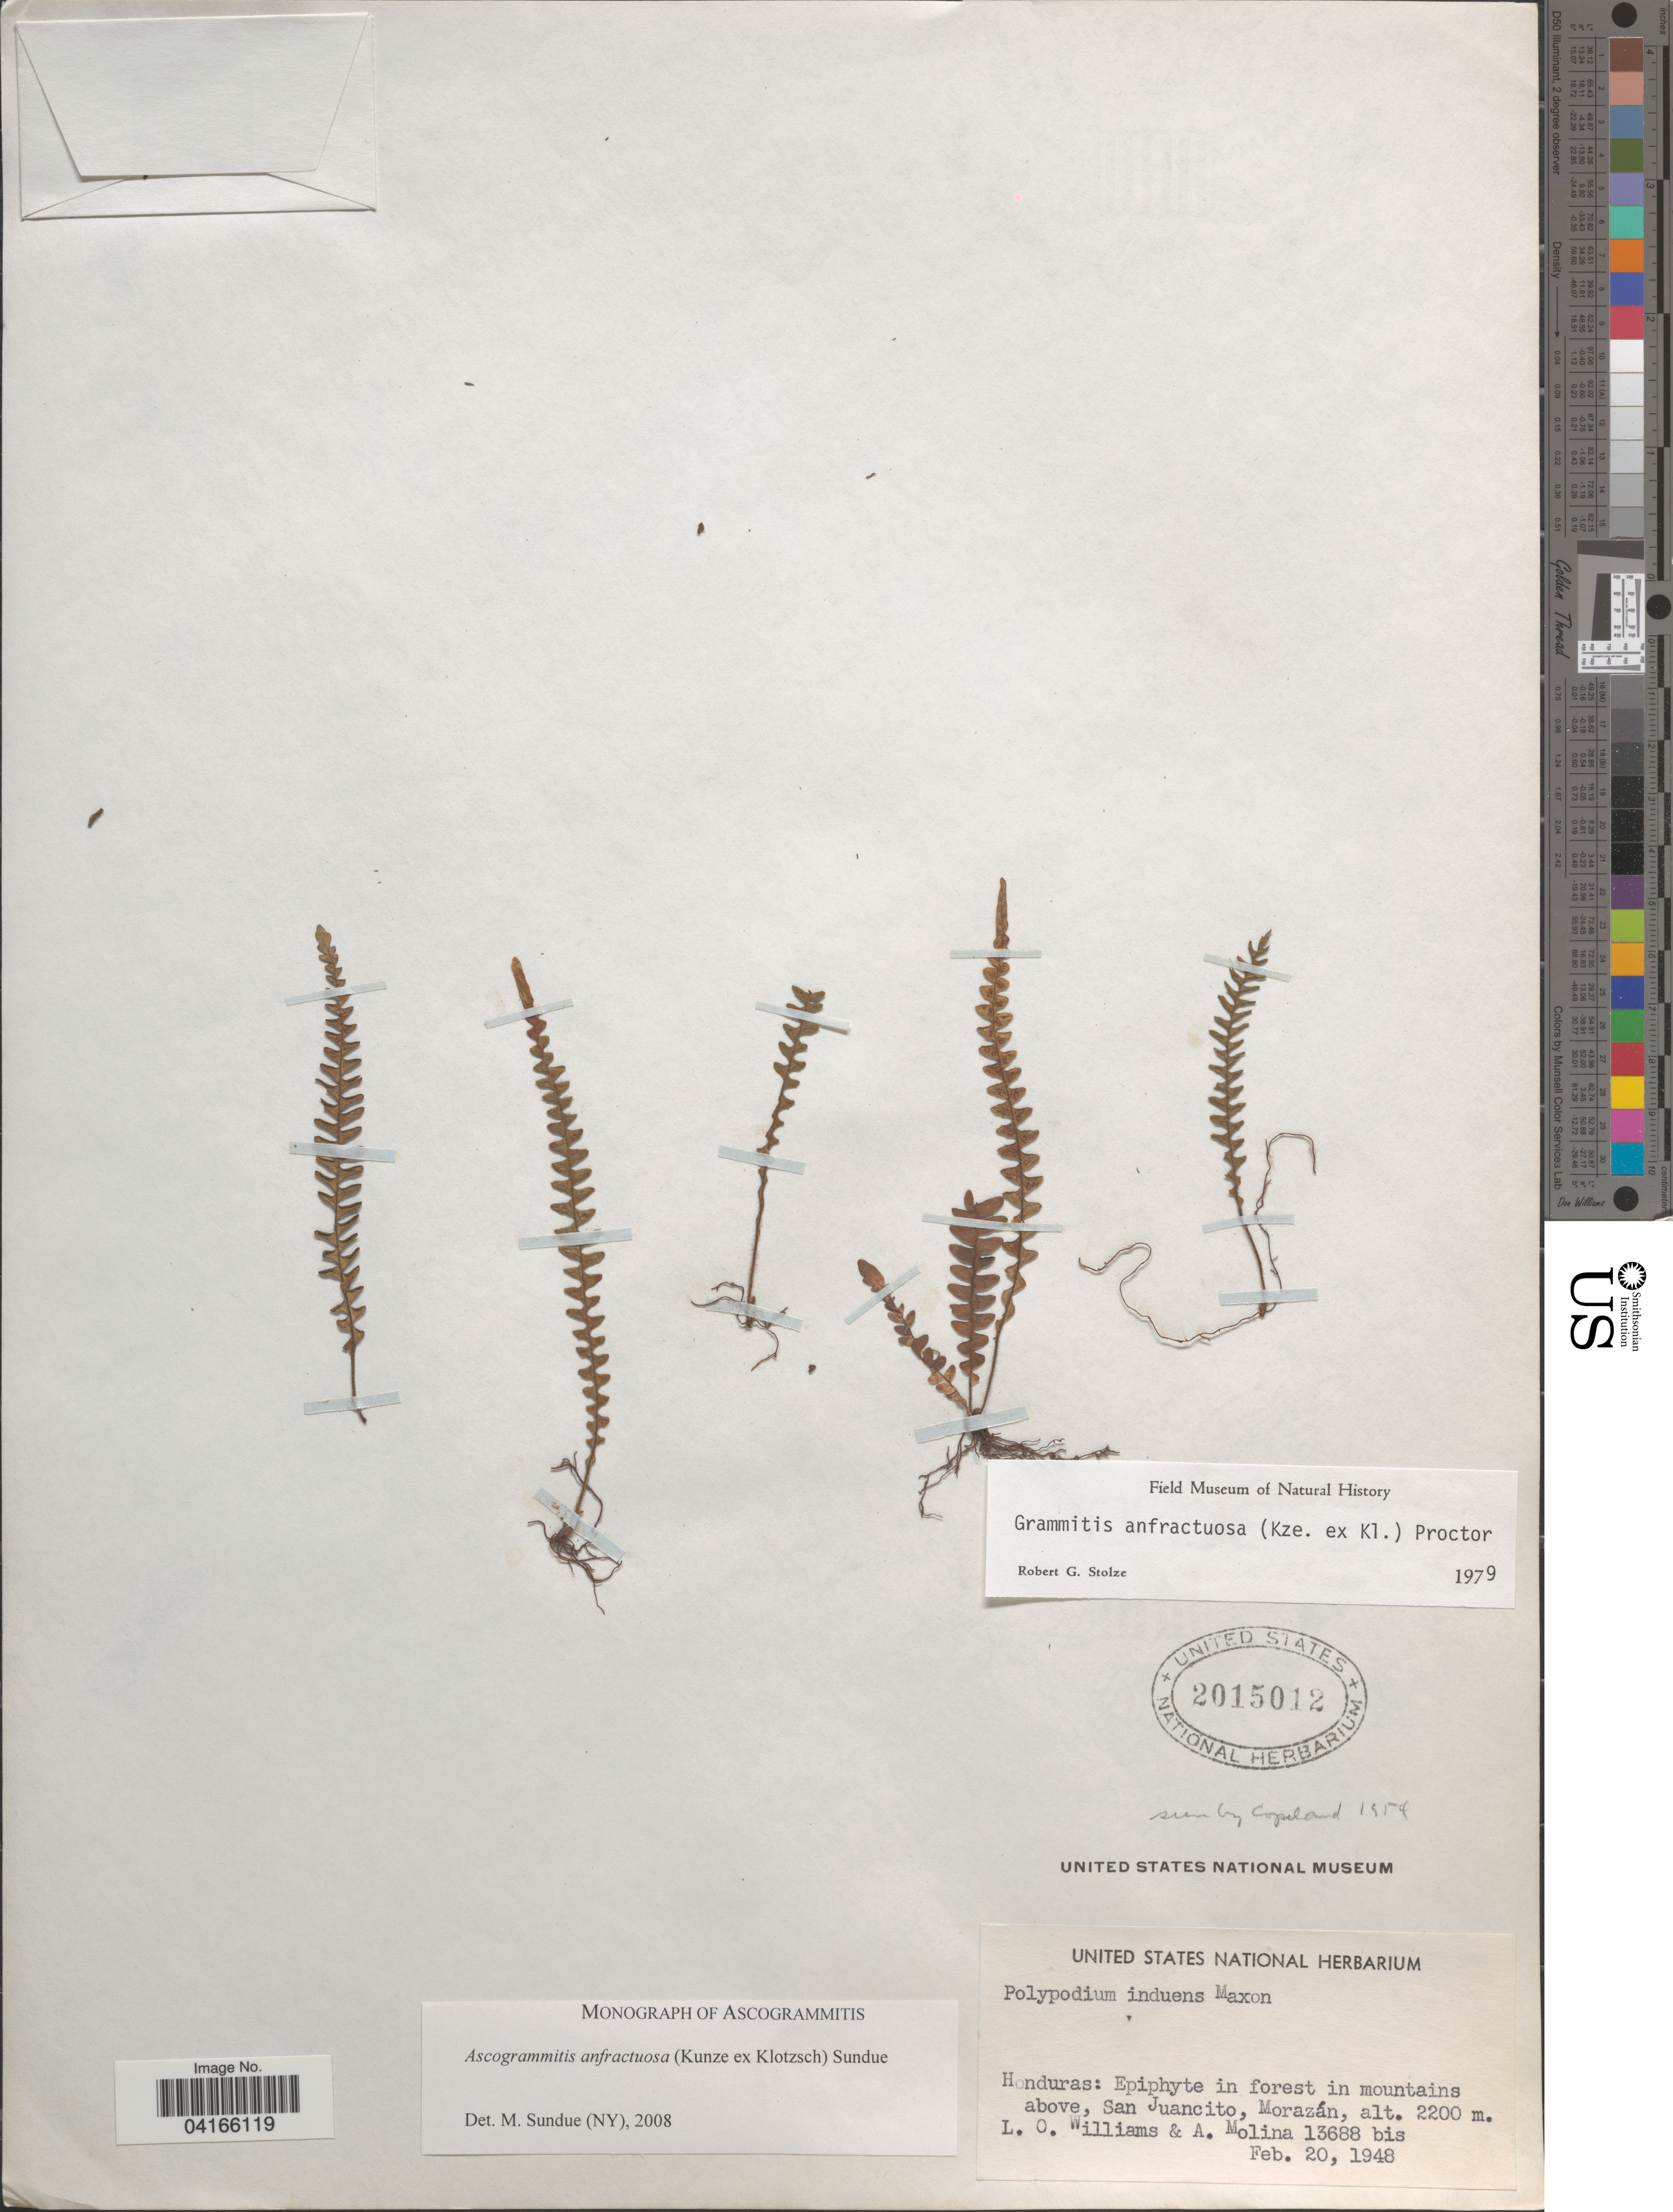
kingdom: Plantae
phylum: Tracheophyta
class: Polypodiopsida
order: Polypodiales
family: Polypodiaceae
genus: Ascogrammitis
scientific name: Ascogrammitis anfractuosa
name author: (Kunze ex Klotzsch) Sundue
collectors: L. O. Williams & A. Molina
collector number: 13688bis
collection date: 1948-02-20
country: Honduras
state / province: Fco. Morazán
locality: Epiphyte in forest in mountains above, San Juancito, Morazán.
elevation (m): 2200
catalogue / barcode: US 2015012